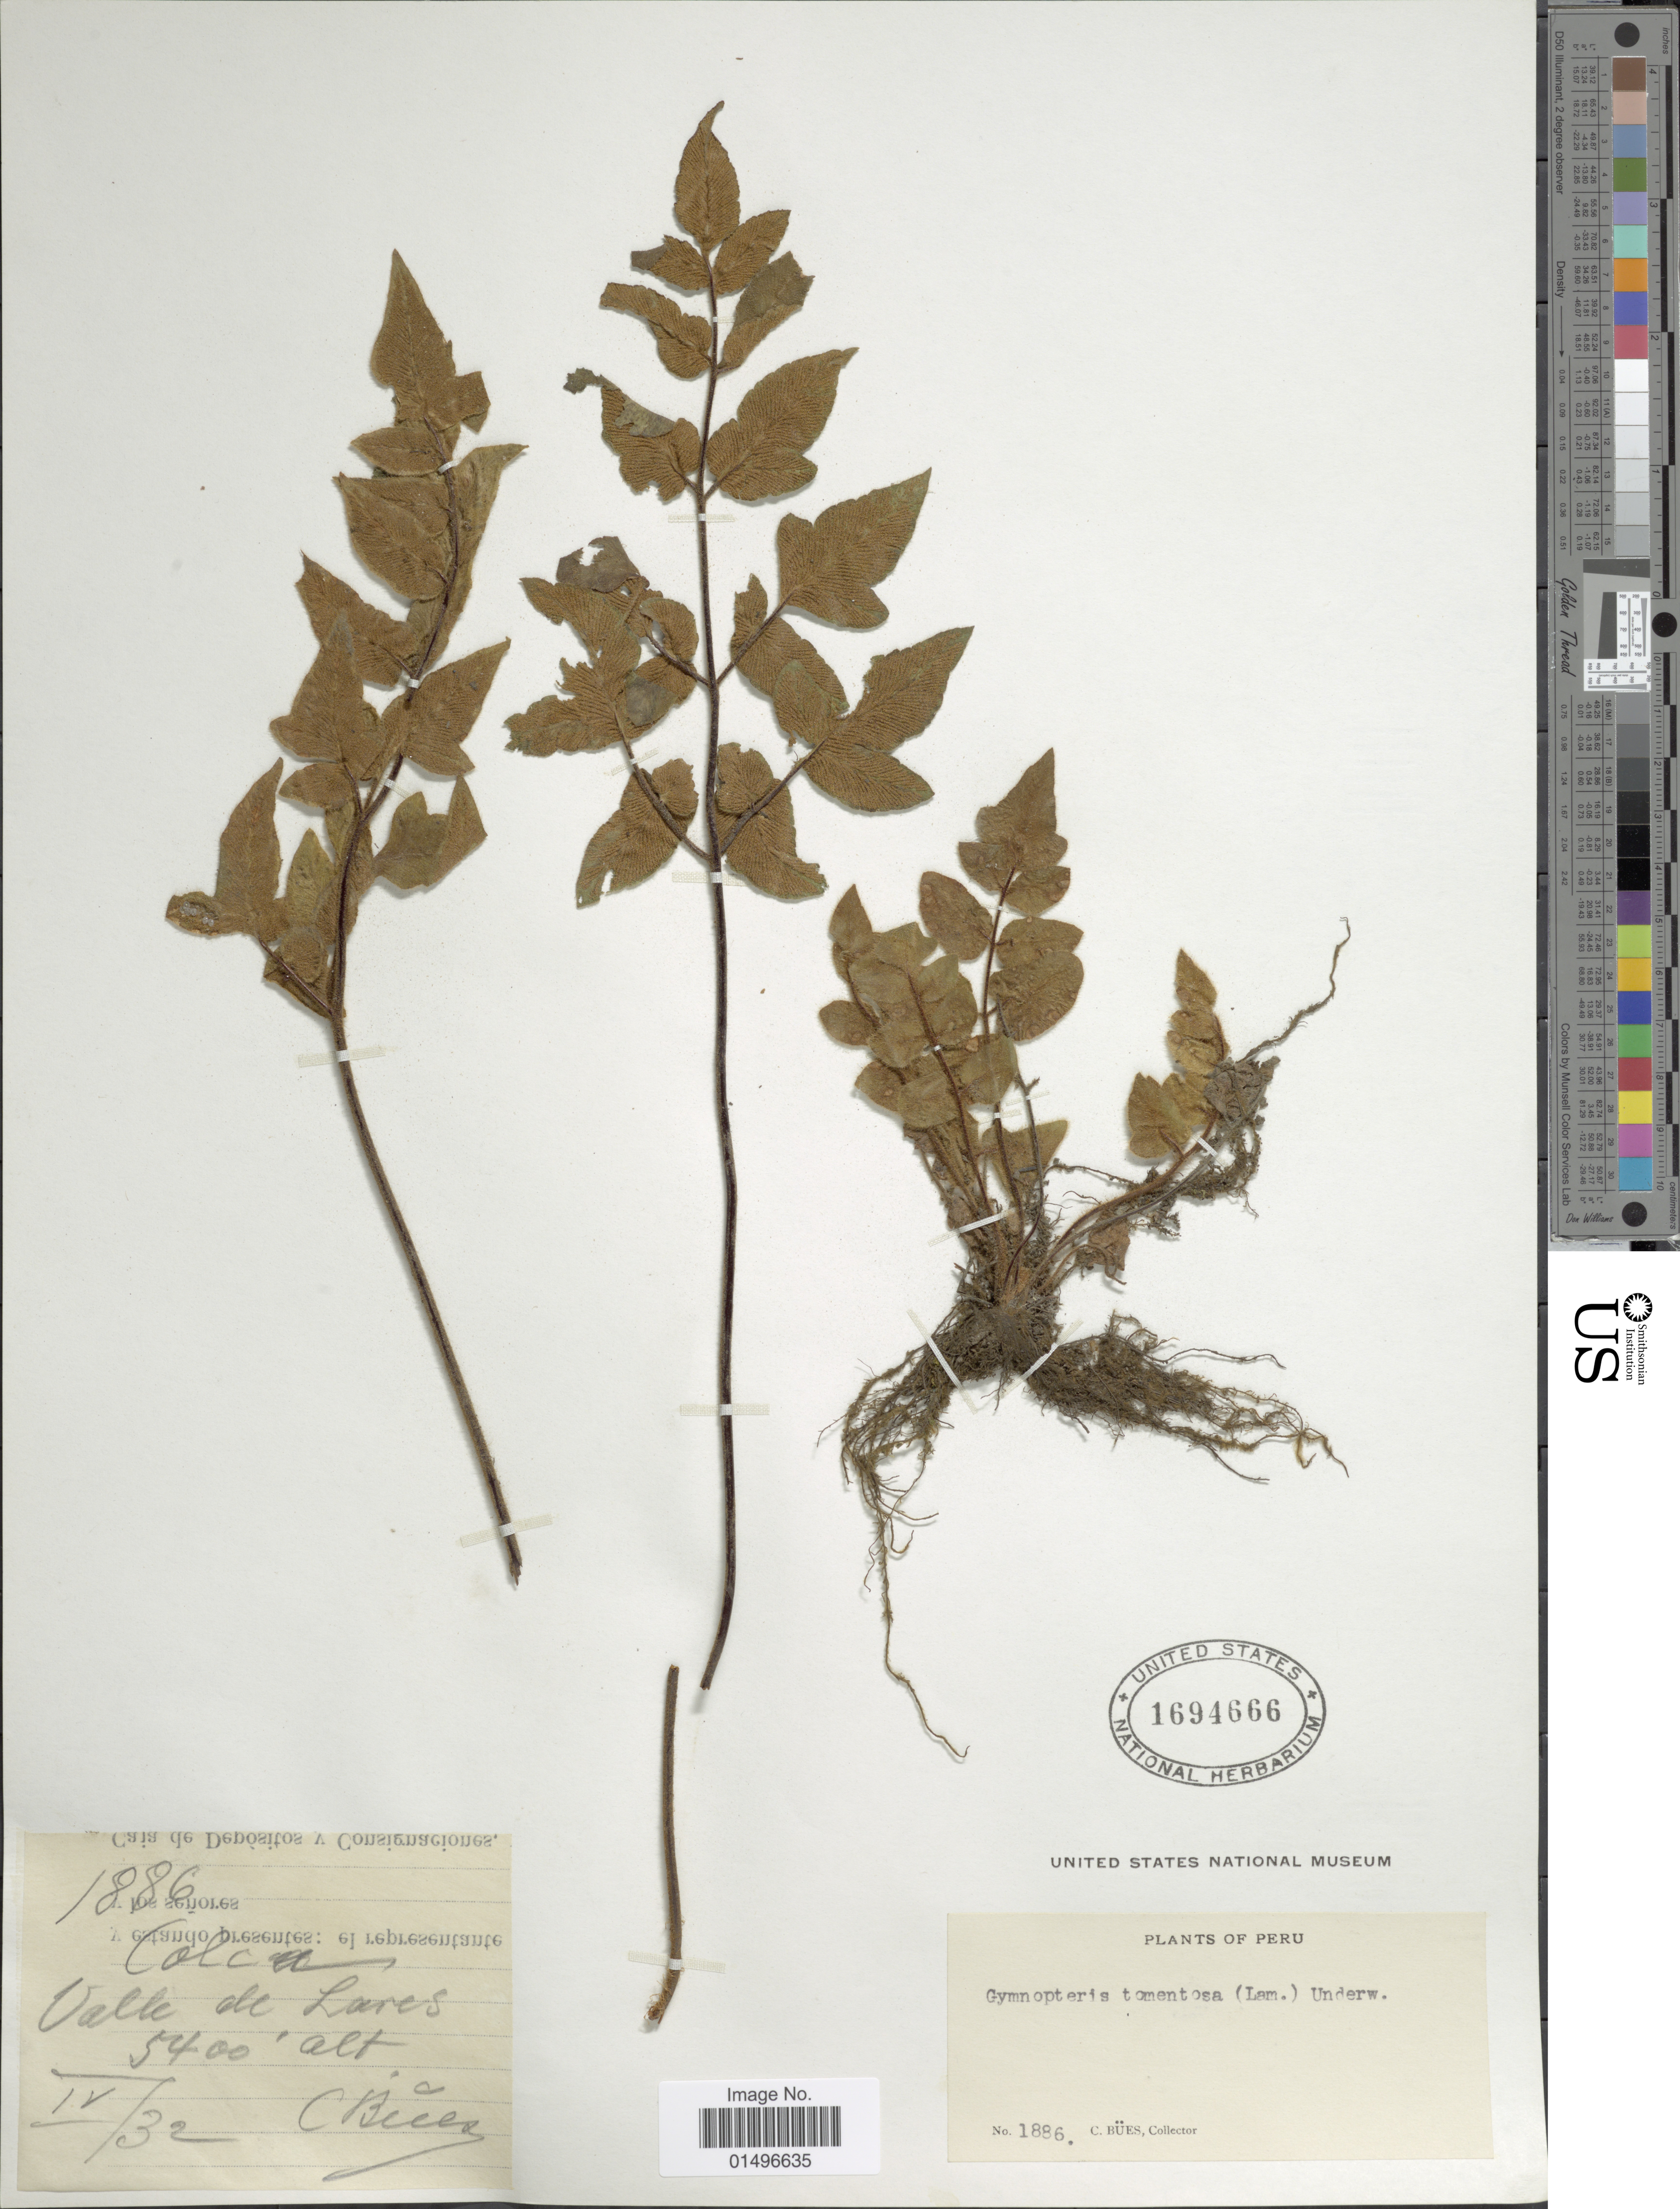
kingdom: Plantae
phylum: Tracheophyta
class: Polypodiopsida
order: Polypodiales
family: Pteridaceae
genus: Hemionitis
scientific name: Hemionitis tomentosa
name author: (Lam.) Raddi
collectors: C. Bues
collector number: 1886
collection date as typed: Transcribed d/m/y: /4/32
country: Peru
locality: Peru, Valle de Lares.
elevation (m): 1646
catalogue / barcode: US 1694666